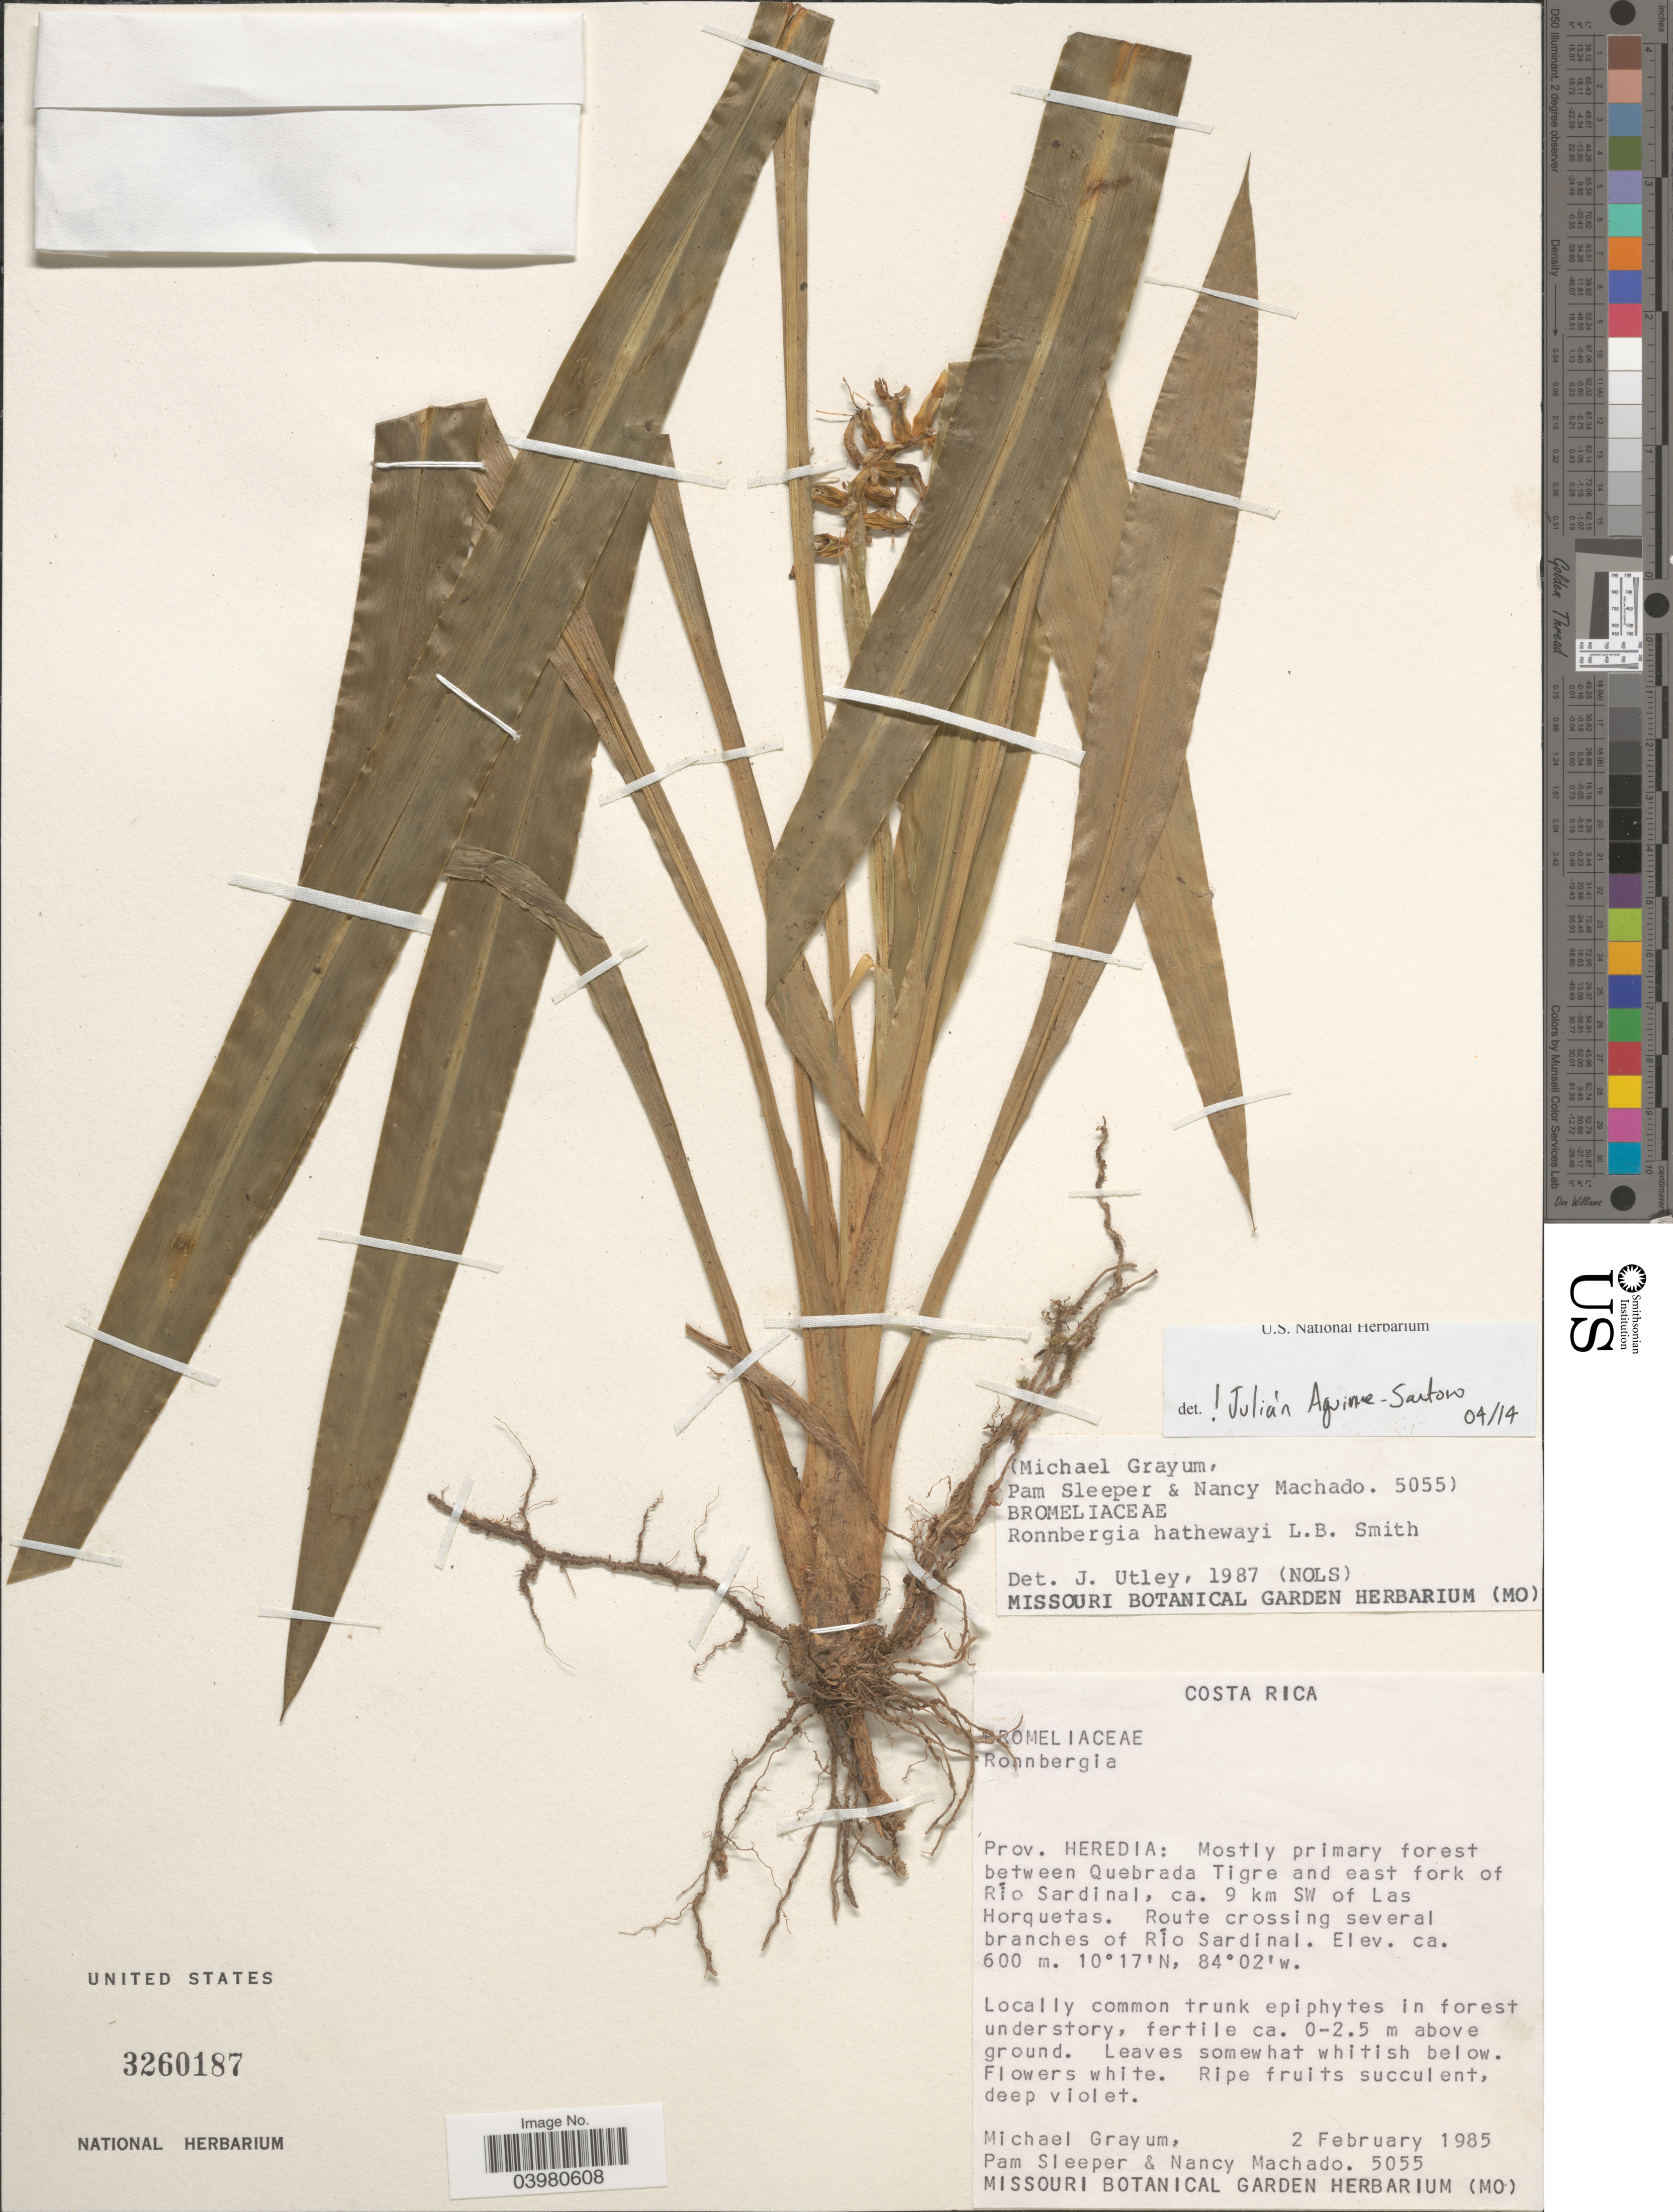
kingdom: Plantae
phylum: Tracheophyta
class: Liliopsida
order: Poales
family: Bromeliaceae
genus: Ronnbergia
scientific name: Ronnbergia hathewayi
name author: L.B. Sm.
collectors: M. H. Grayum, P. Sleeper & N. Machado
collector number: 5055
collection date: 1985-02-02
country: Costa Rica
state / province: Heredia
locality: Mostly primary forest between Quebrada Tigre and east fork of Río Sardinal, ca. 9 km SW of Las Horquetas. Route crossing several branches of Río Sardinal.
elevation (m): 600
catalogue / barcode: US 3260187